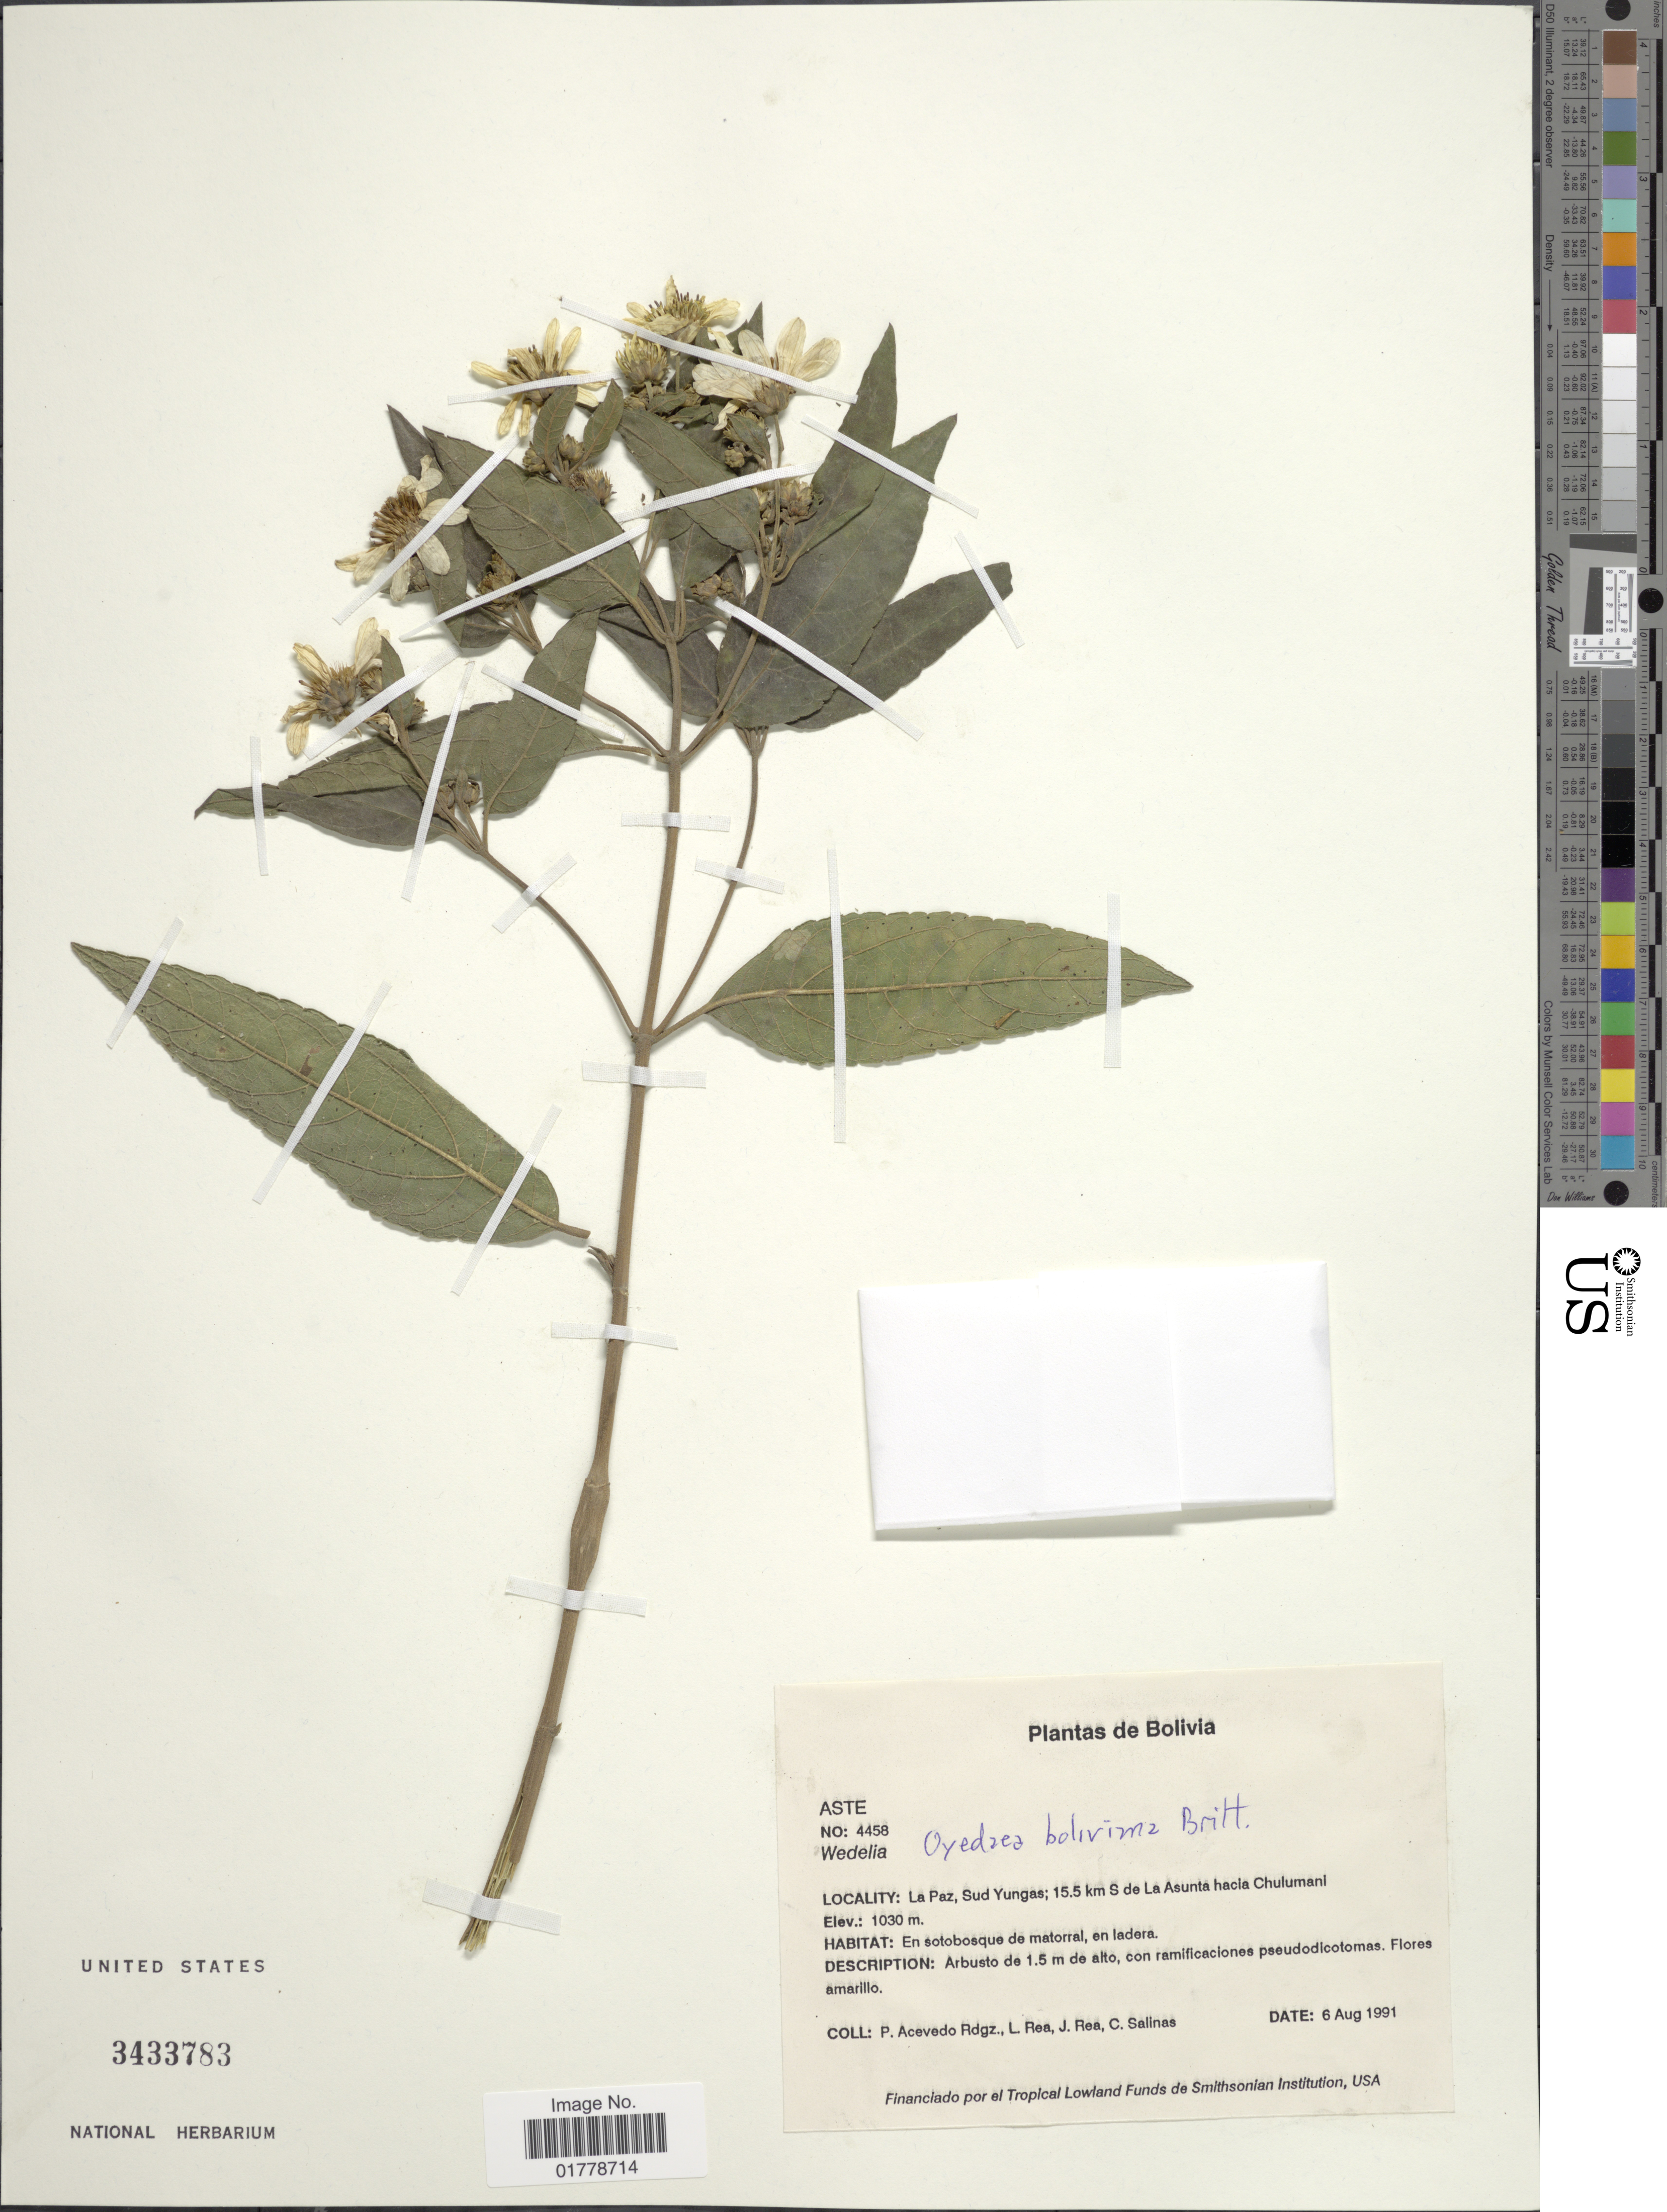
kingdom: Plantae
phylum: Tracheophyta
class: Magnoliopsida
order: Asterales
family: Asteraceae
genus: Oyedaea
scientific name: Oyedaea boliviana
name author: Britton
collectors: P. Acevedo-Rodr., L. Rea, J. Rea & C. Salinas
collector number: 4458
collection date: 1991-08-06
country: Bolivia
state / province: La Paz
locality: La Paz, Sud Yungas; 15.5 km S de La Asunta hacia Chulumani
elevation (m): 1030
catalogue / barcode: US 3433783